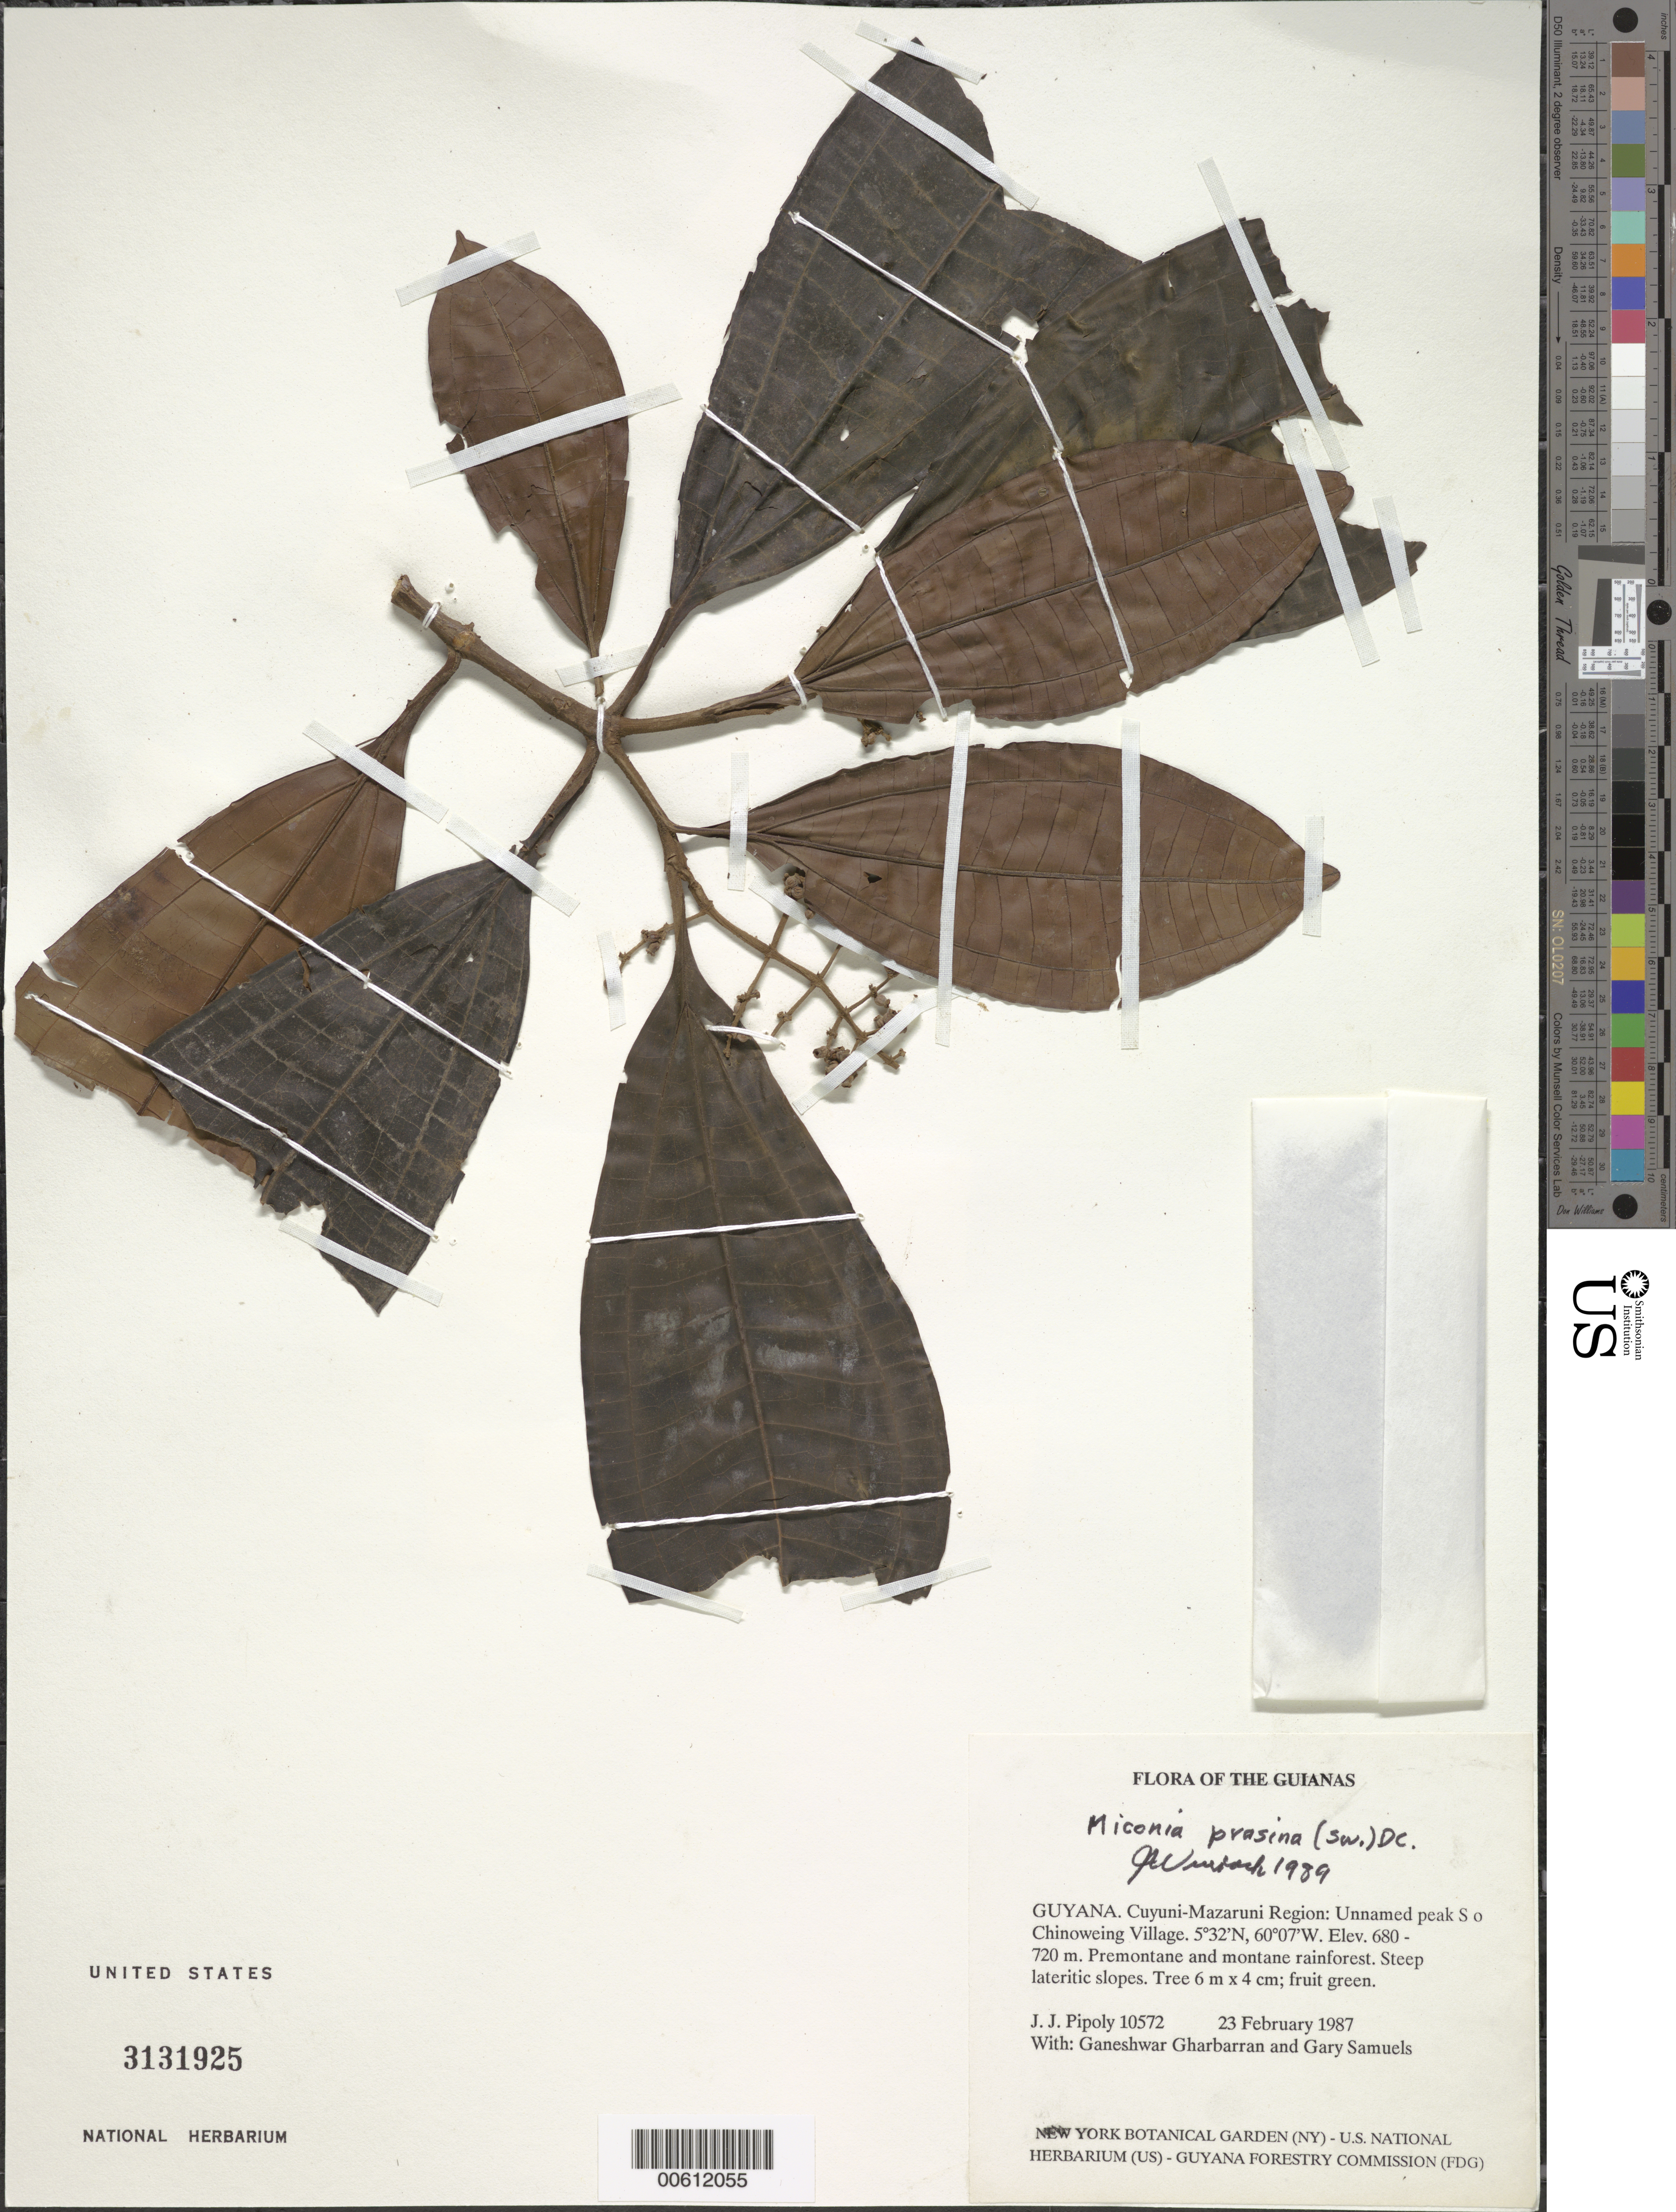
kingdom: Plantae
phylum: Tracheophyta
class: Magnoliopsida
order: Myrtales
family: Melastomataceae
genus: Miconia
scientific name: Miconia prasina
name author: (Sw.) DC.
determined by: Wurdack, John J., (US), US (UNITED STATES)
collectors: J. J. Pipoly, G. Gharbarran & G. Samuels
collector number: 10572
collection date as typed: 23 February 1987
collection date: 1987-02-23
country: Guyana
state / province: Cuyuni-Mazaruni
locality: Unnamed peak S of Chinoweing Village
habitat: Premontane and montane rainforest. Steep lateritic slopes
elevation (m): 680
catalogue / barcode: US 3131925